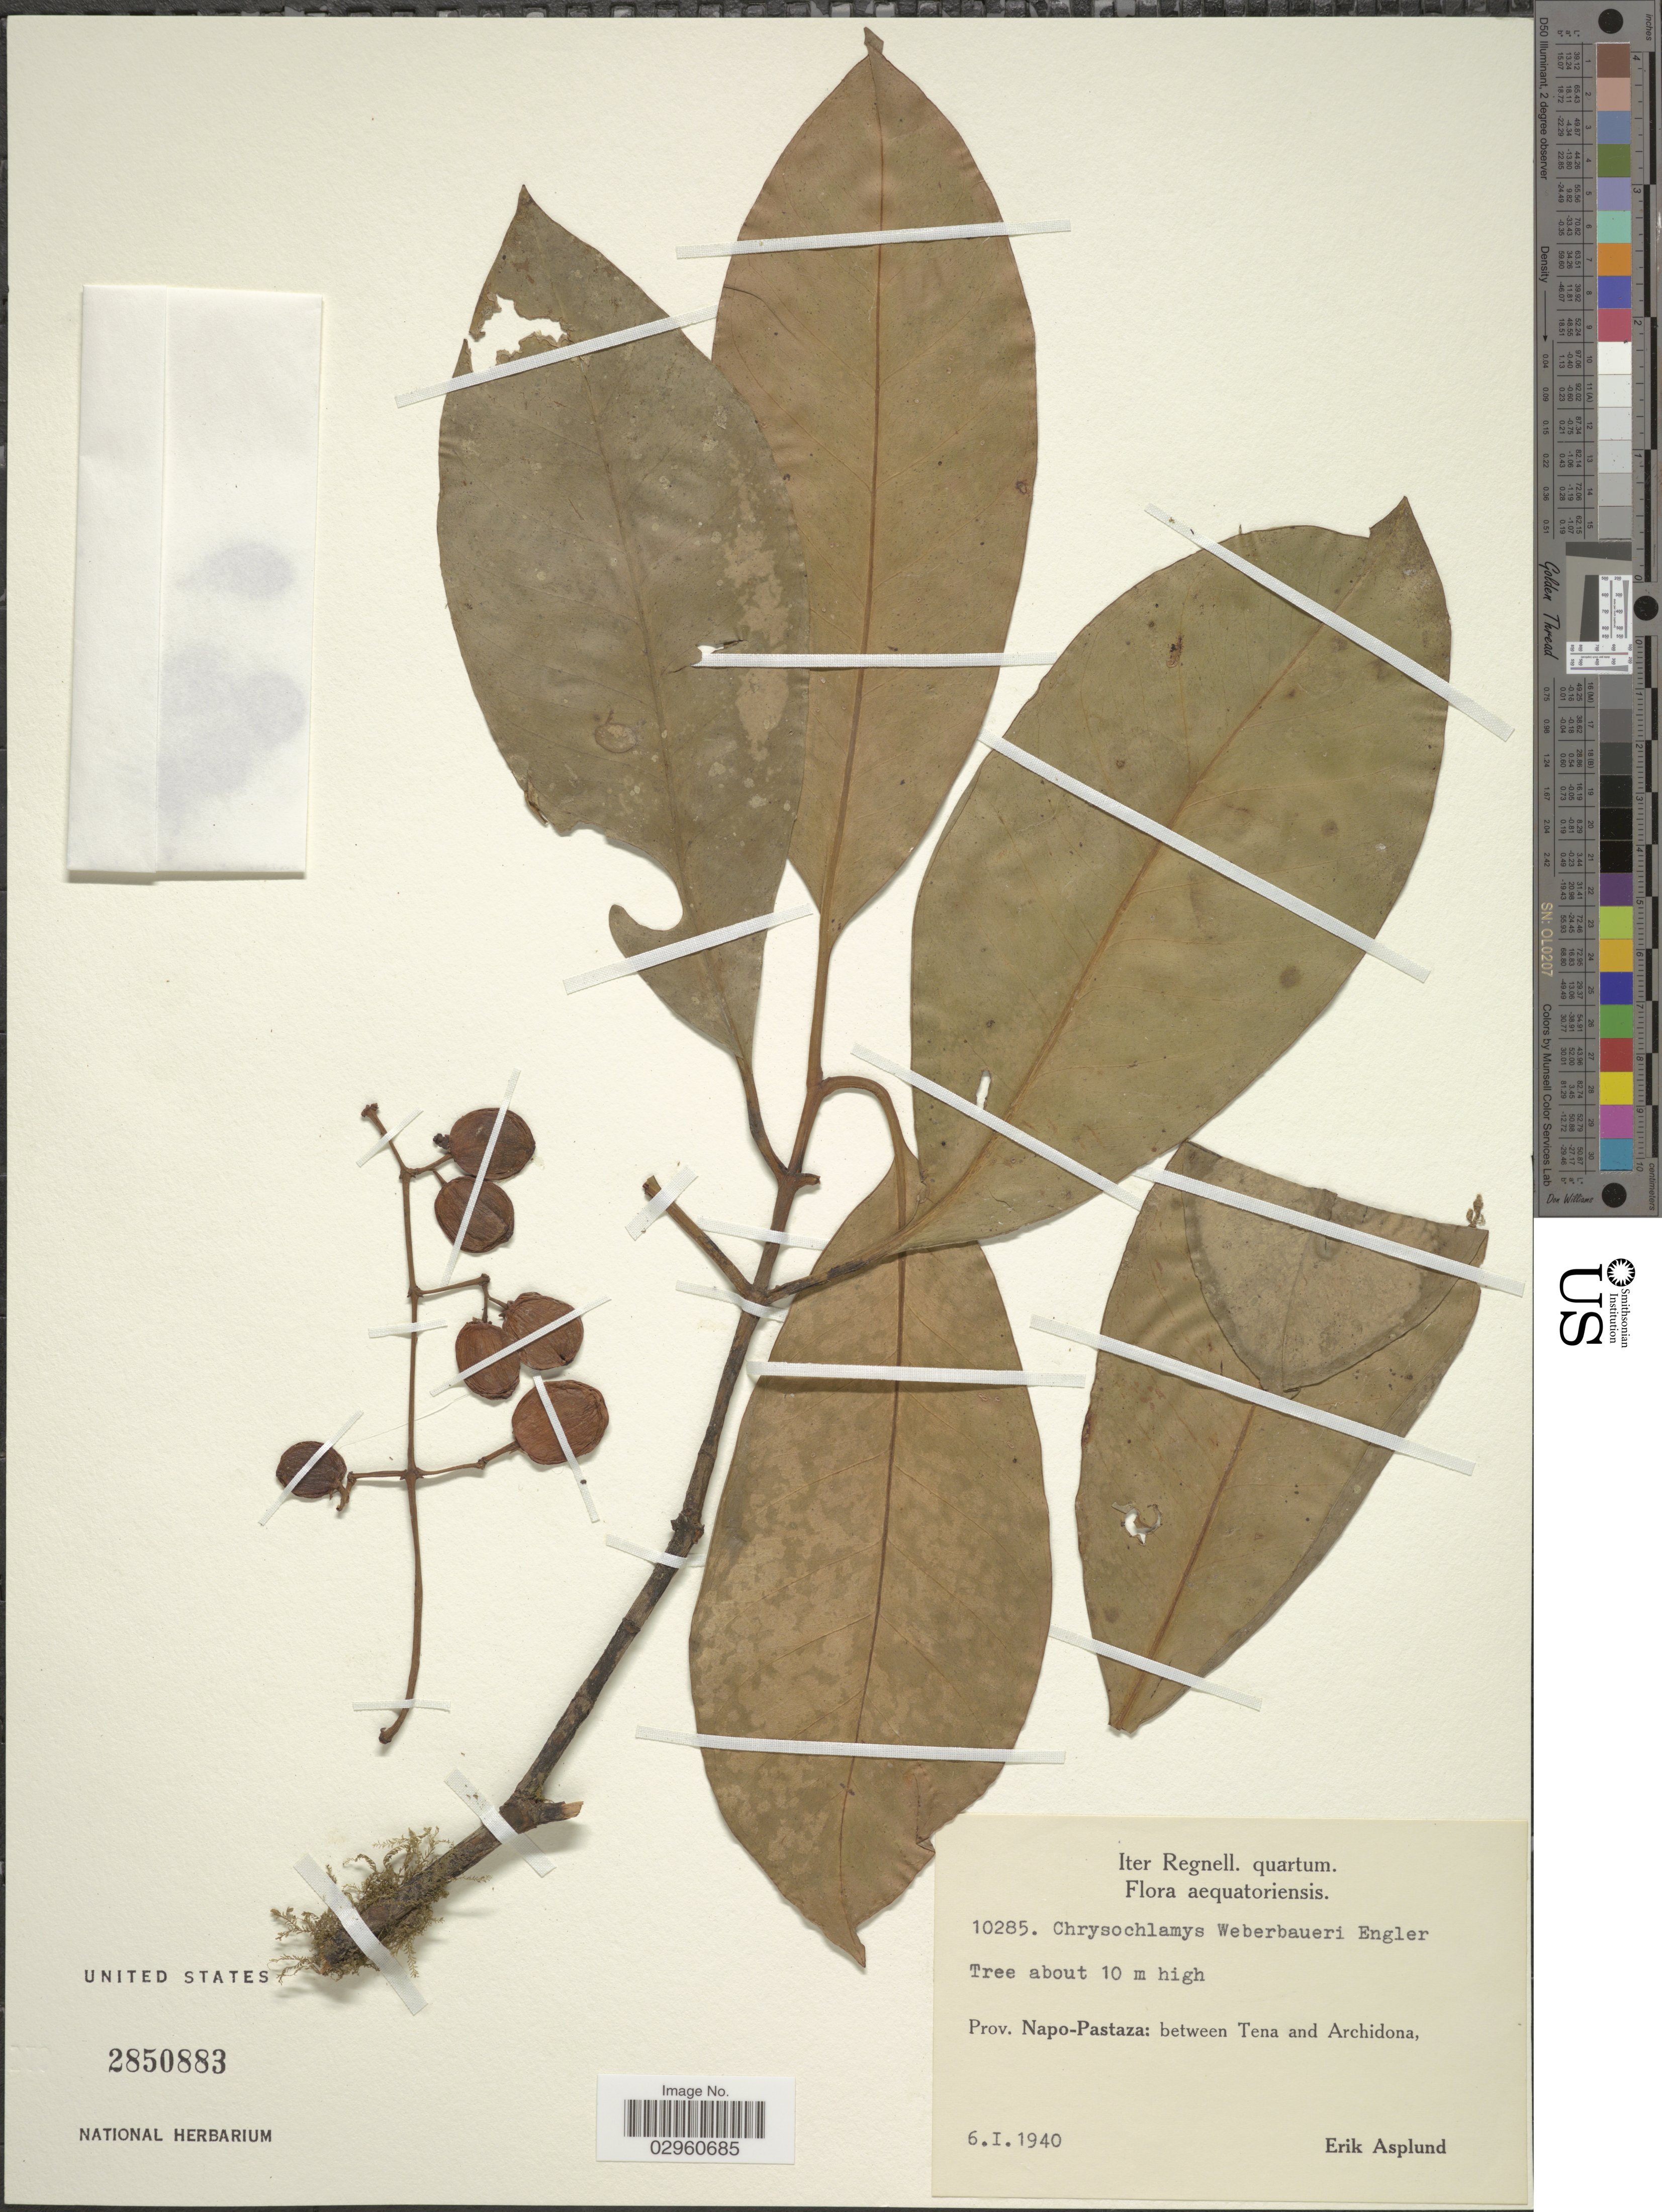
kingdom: Plantae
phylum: Tracheophyta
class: Magnoliopsida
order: Malpighiales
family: Clusiaceae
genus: Chrysochlamys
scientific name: Chrysochlamys weberbaueri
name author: Engl.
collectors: E. Asplund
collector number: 10285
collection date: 1940-01-06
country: Ecuador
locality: Prov. Napo-Pastaza: between Tena and Archidona.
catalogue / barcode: US 2850883